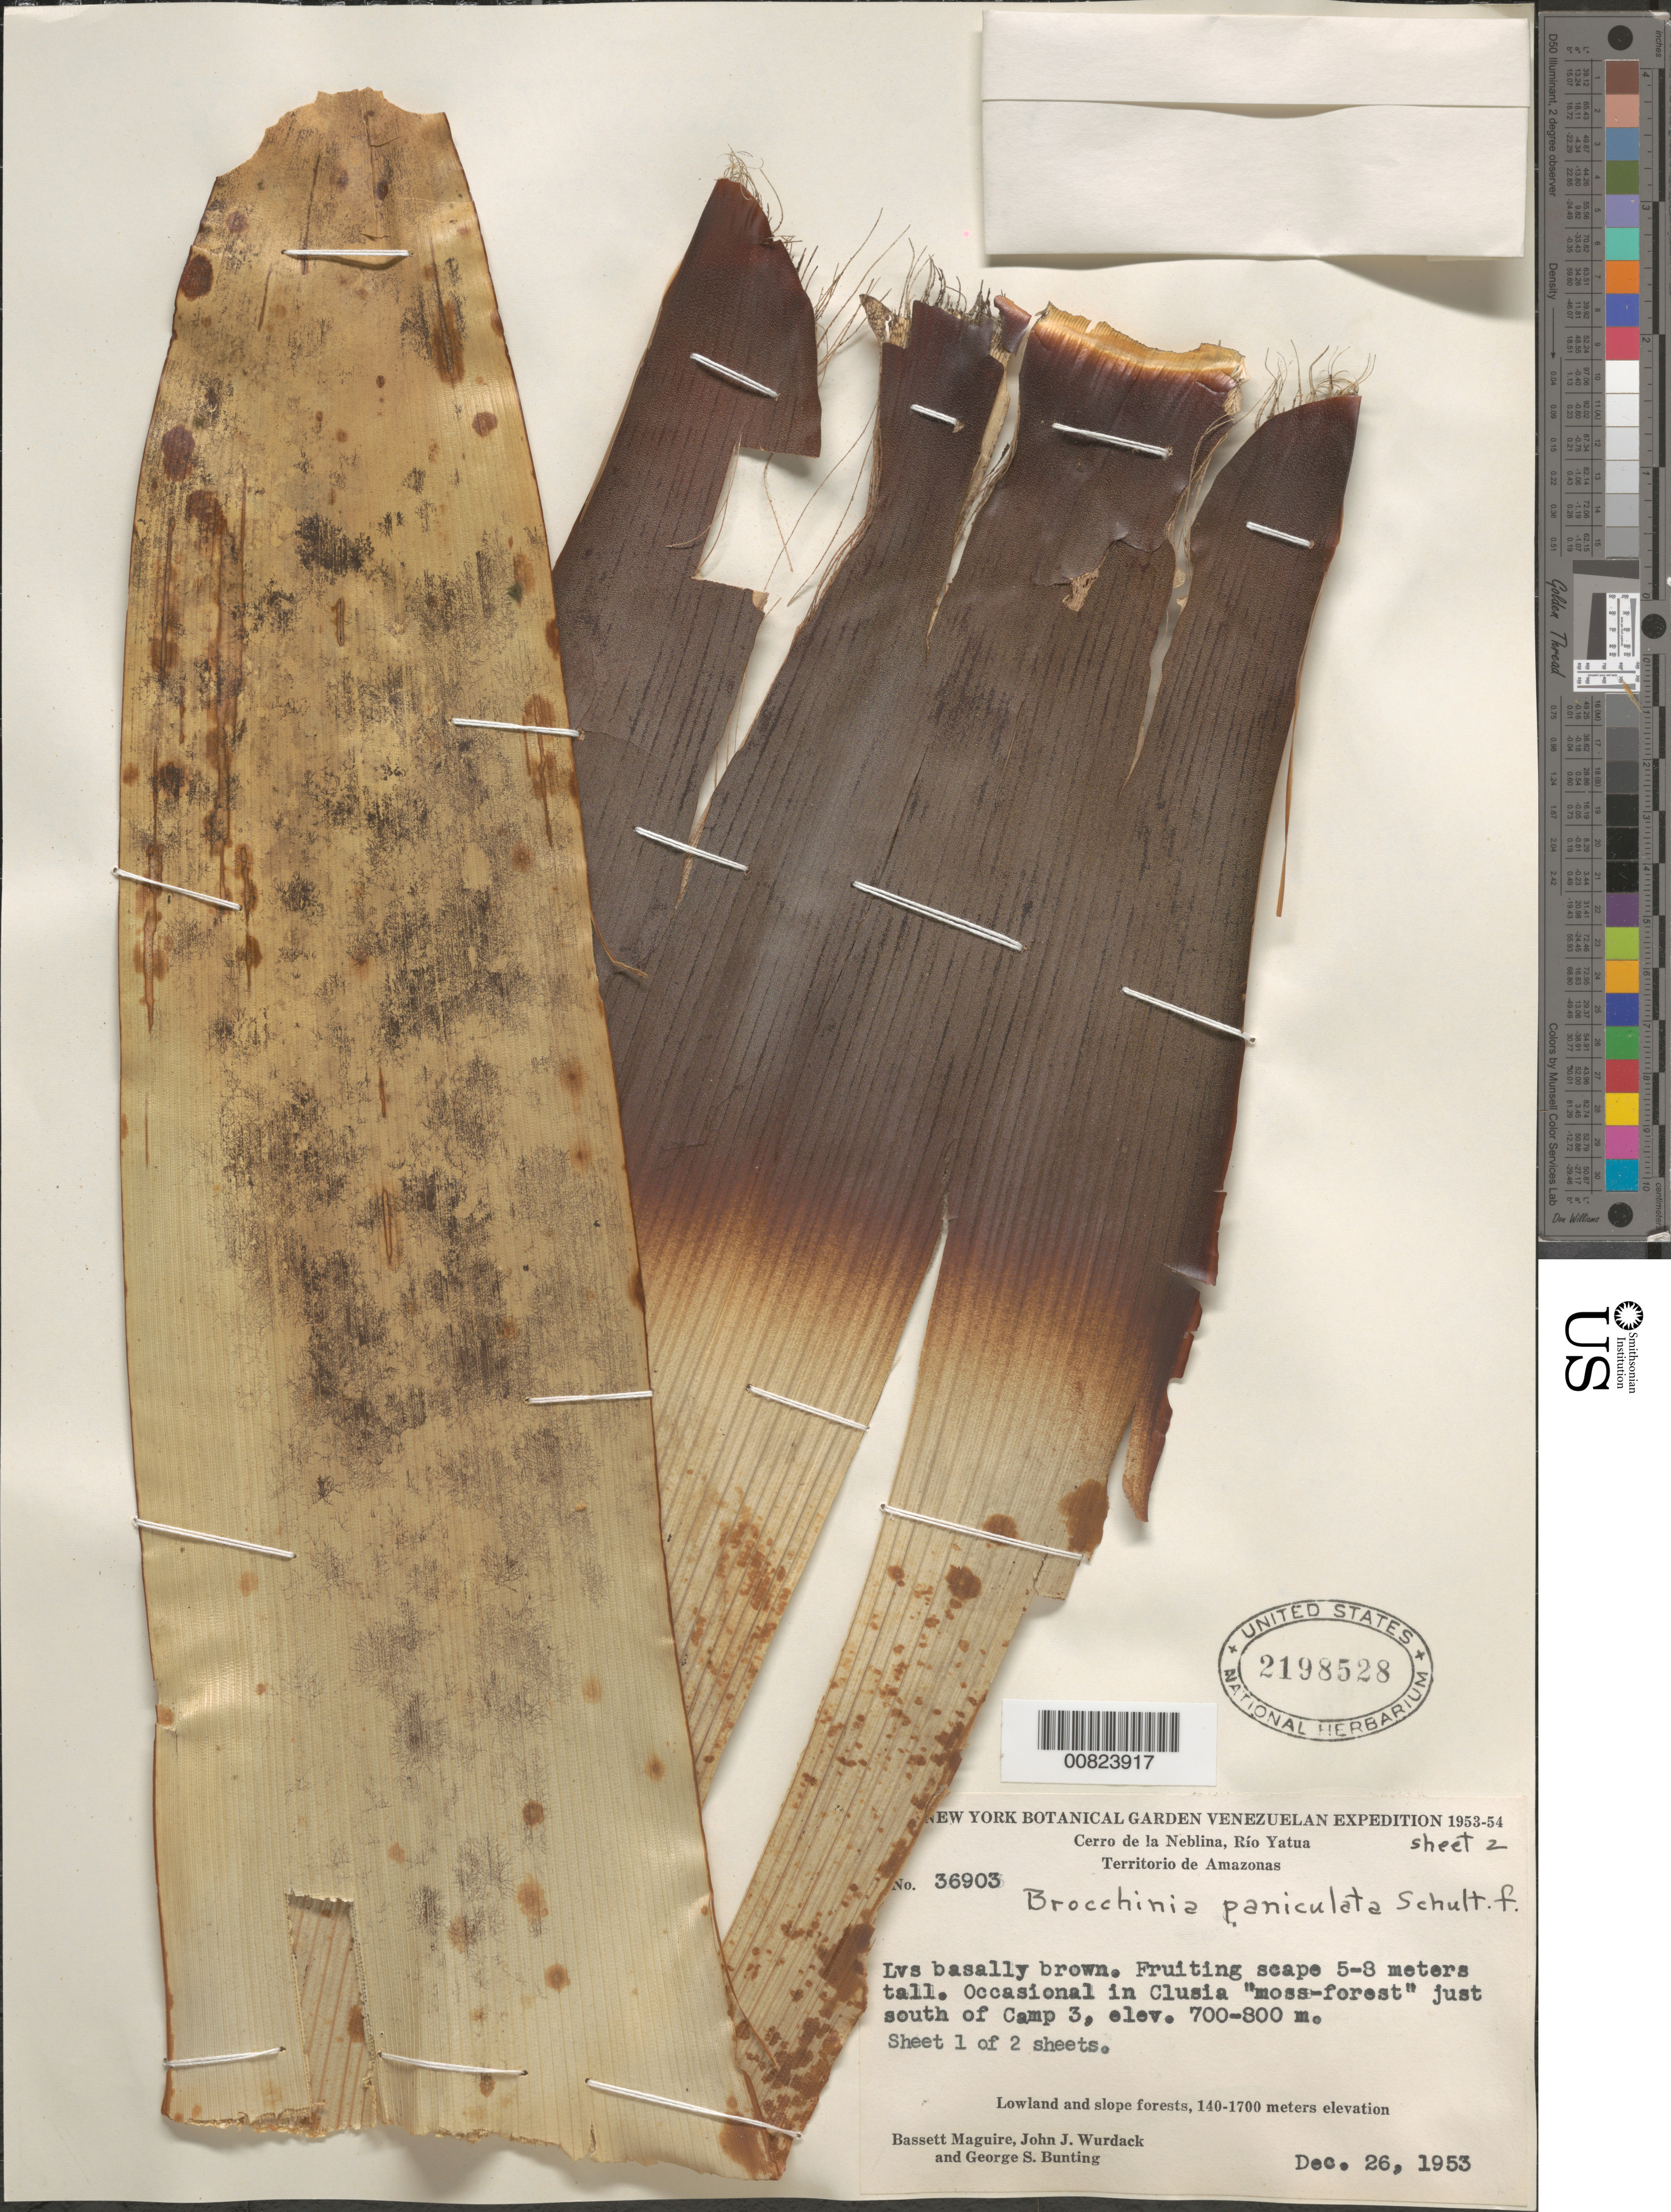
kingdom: Plantae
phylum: Tracheophyta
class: Liliopsida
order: Poales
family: Bromeliaceae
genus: Brocchinia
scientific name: Brocchinia paniculata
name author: Schult. f.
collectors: B. Maguire, J. J. Wurdack & G. S. Bunting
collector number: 36903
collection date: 1953-12-26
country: Venezuela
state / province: Amazonas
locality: Cerro de la Neblina, Río Yatua. Occasional in Clusia "moss-forest" just south of Camp 3. Lowland and slope forests.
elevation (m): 700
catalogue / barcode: US 2198528